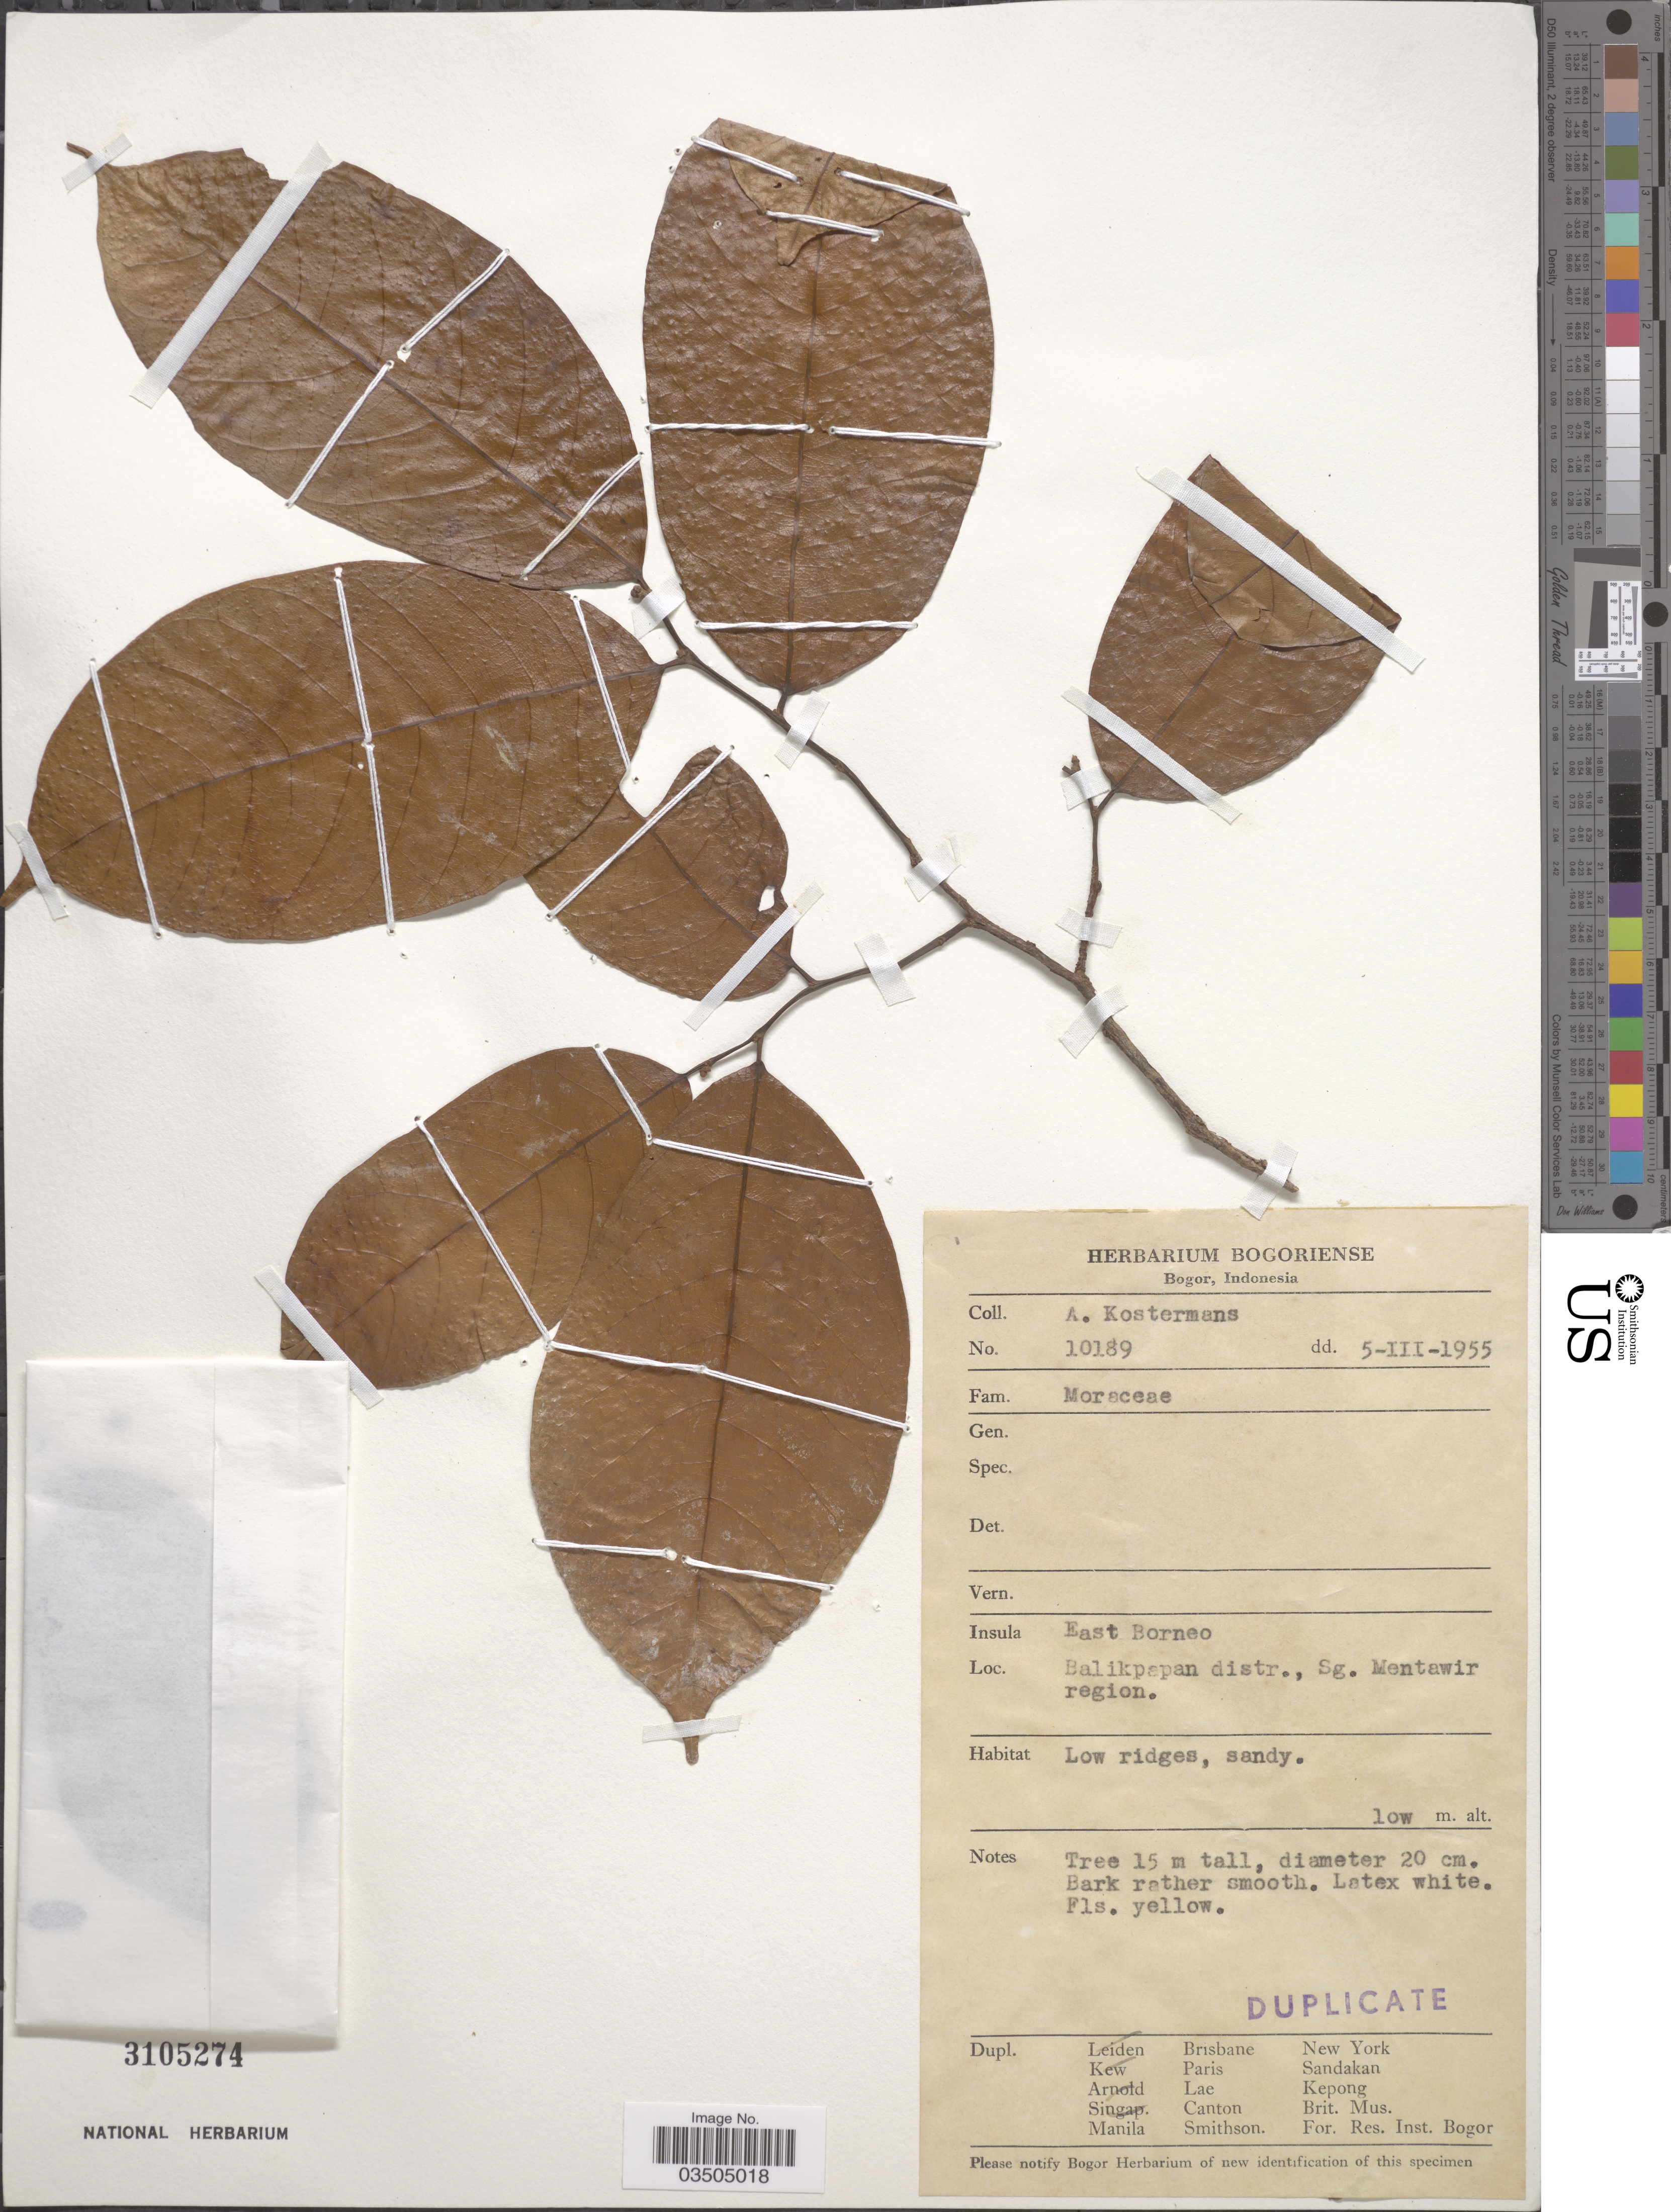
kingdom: Plantae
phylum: Tracheophyta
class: Magnoliopsida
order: Proteales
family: Proteaceae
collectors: A. J. G. Kostermans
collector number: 10189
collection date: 1955-03-05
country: Indonesia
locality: Insula East Borneo. Balikpapan distr., Sg. Mentawir region.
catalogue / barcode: US 3105274